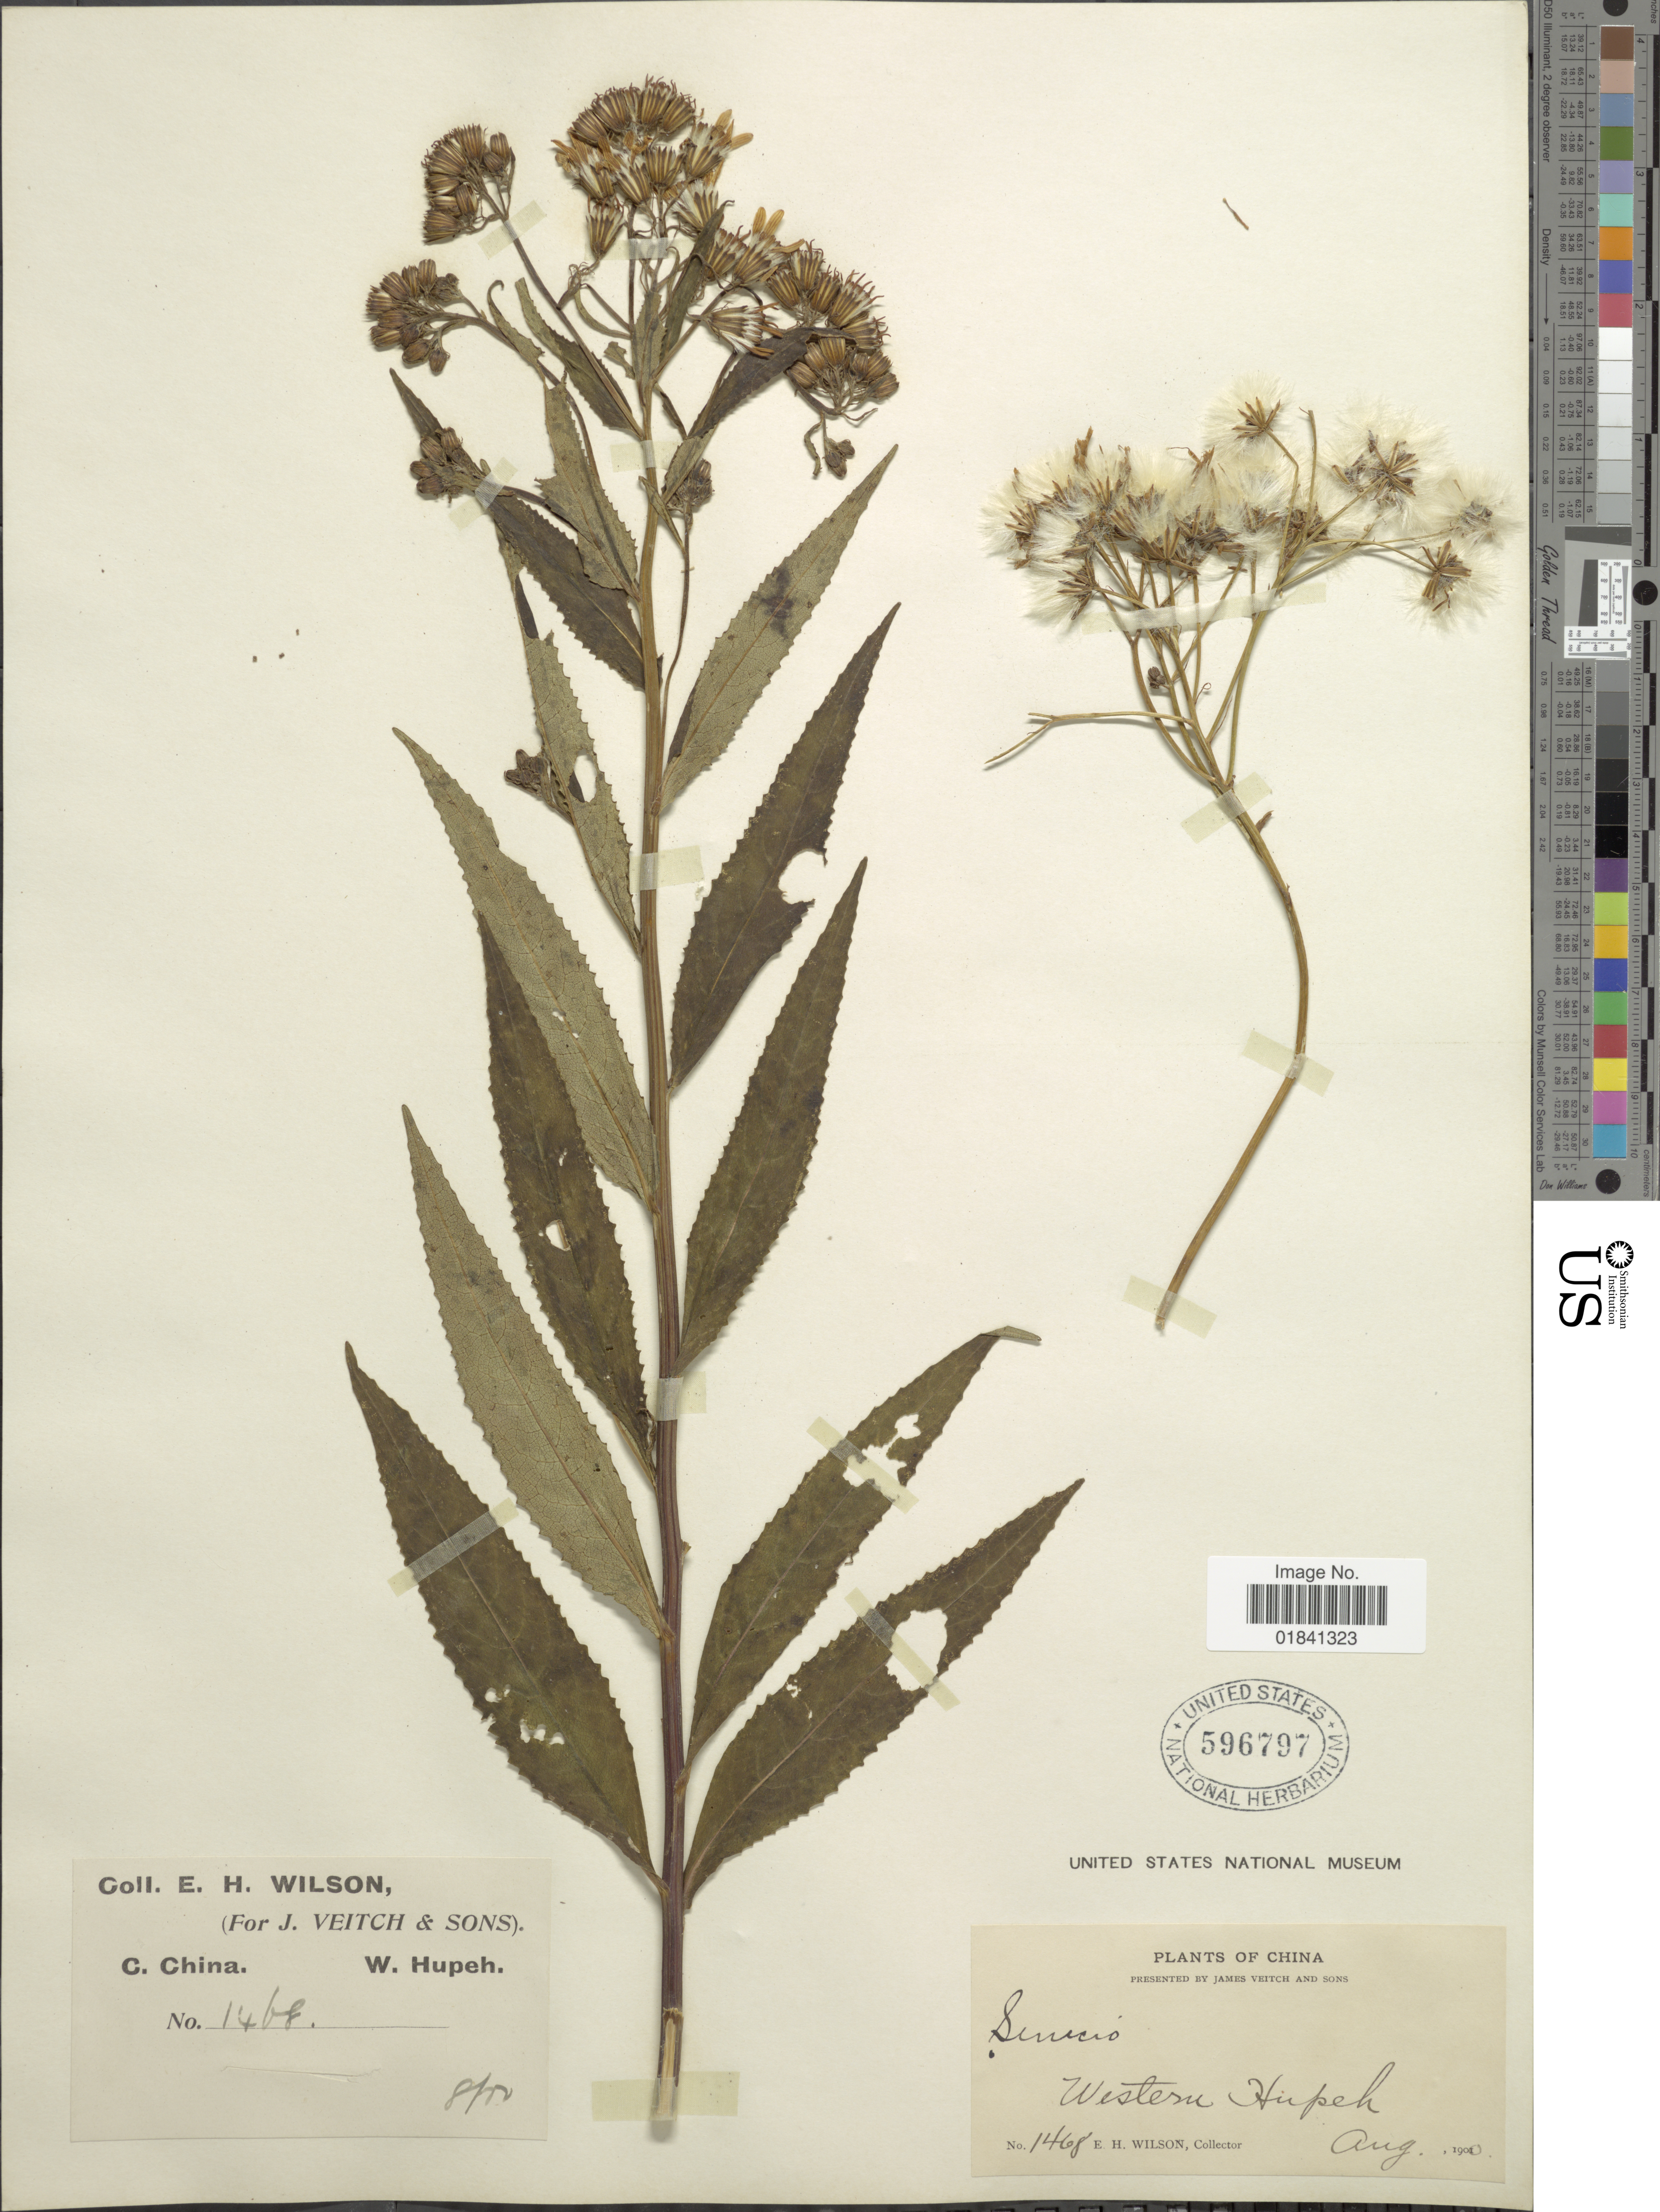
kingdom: Plantae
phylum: Tracheophyta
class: Magnoliopsida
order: Asterales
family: Asteraceae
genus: Senecio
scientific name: Senecio nemorensis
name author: L.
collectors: E. Wilson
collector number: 1468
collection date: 1901-08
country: China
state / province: Hubei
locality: Western Hupeh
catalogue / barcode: US 596797